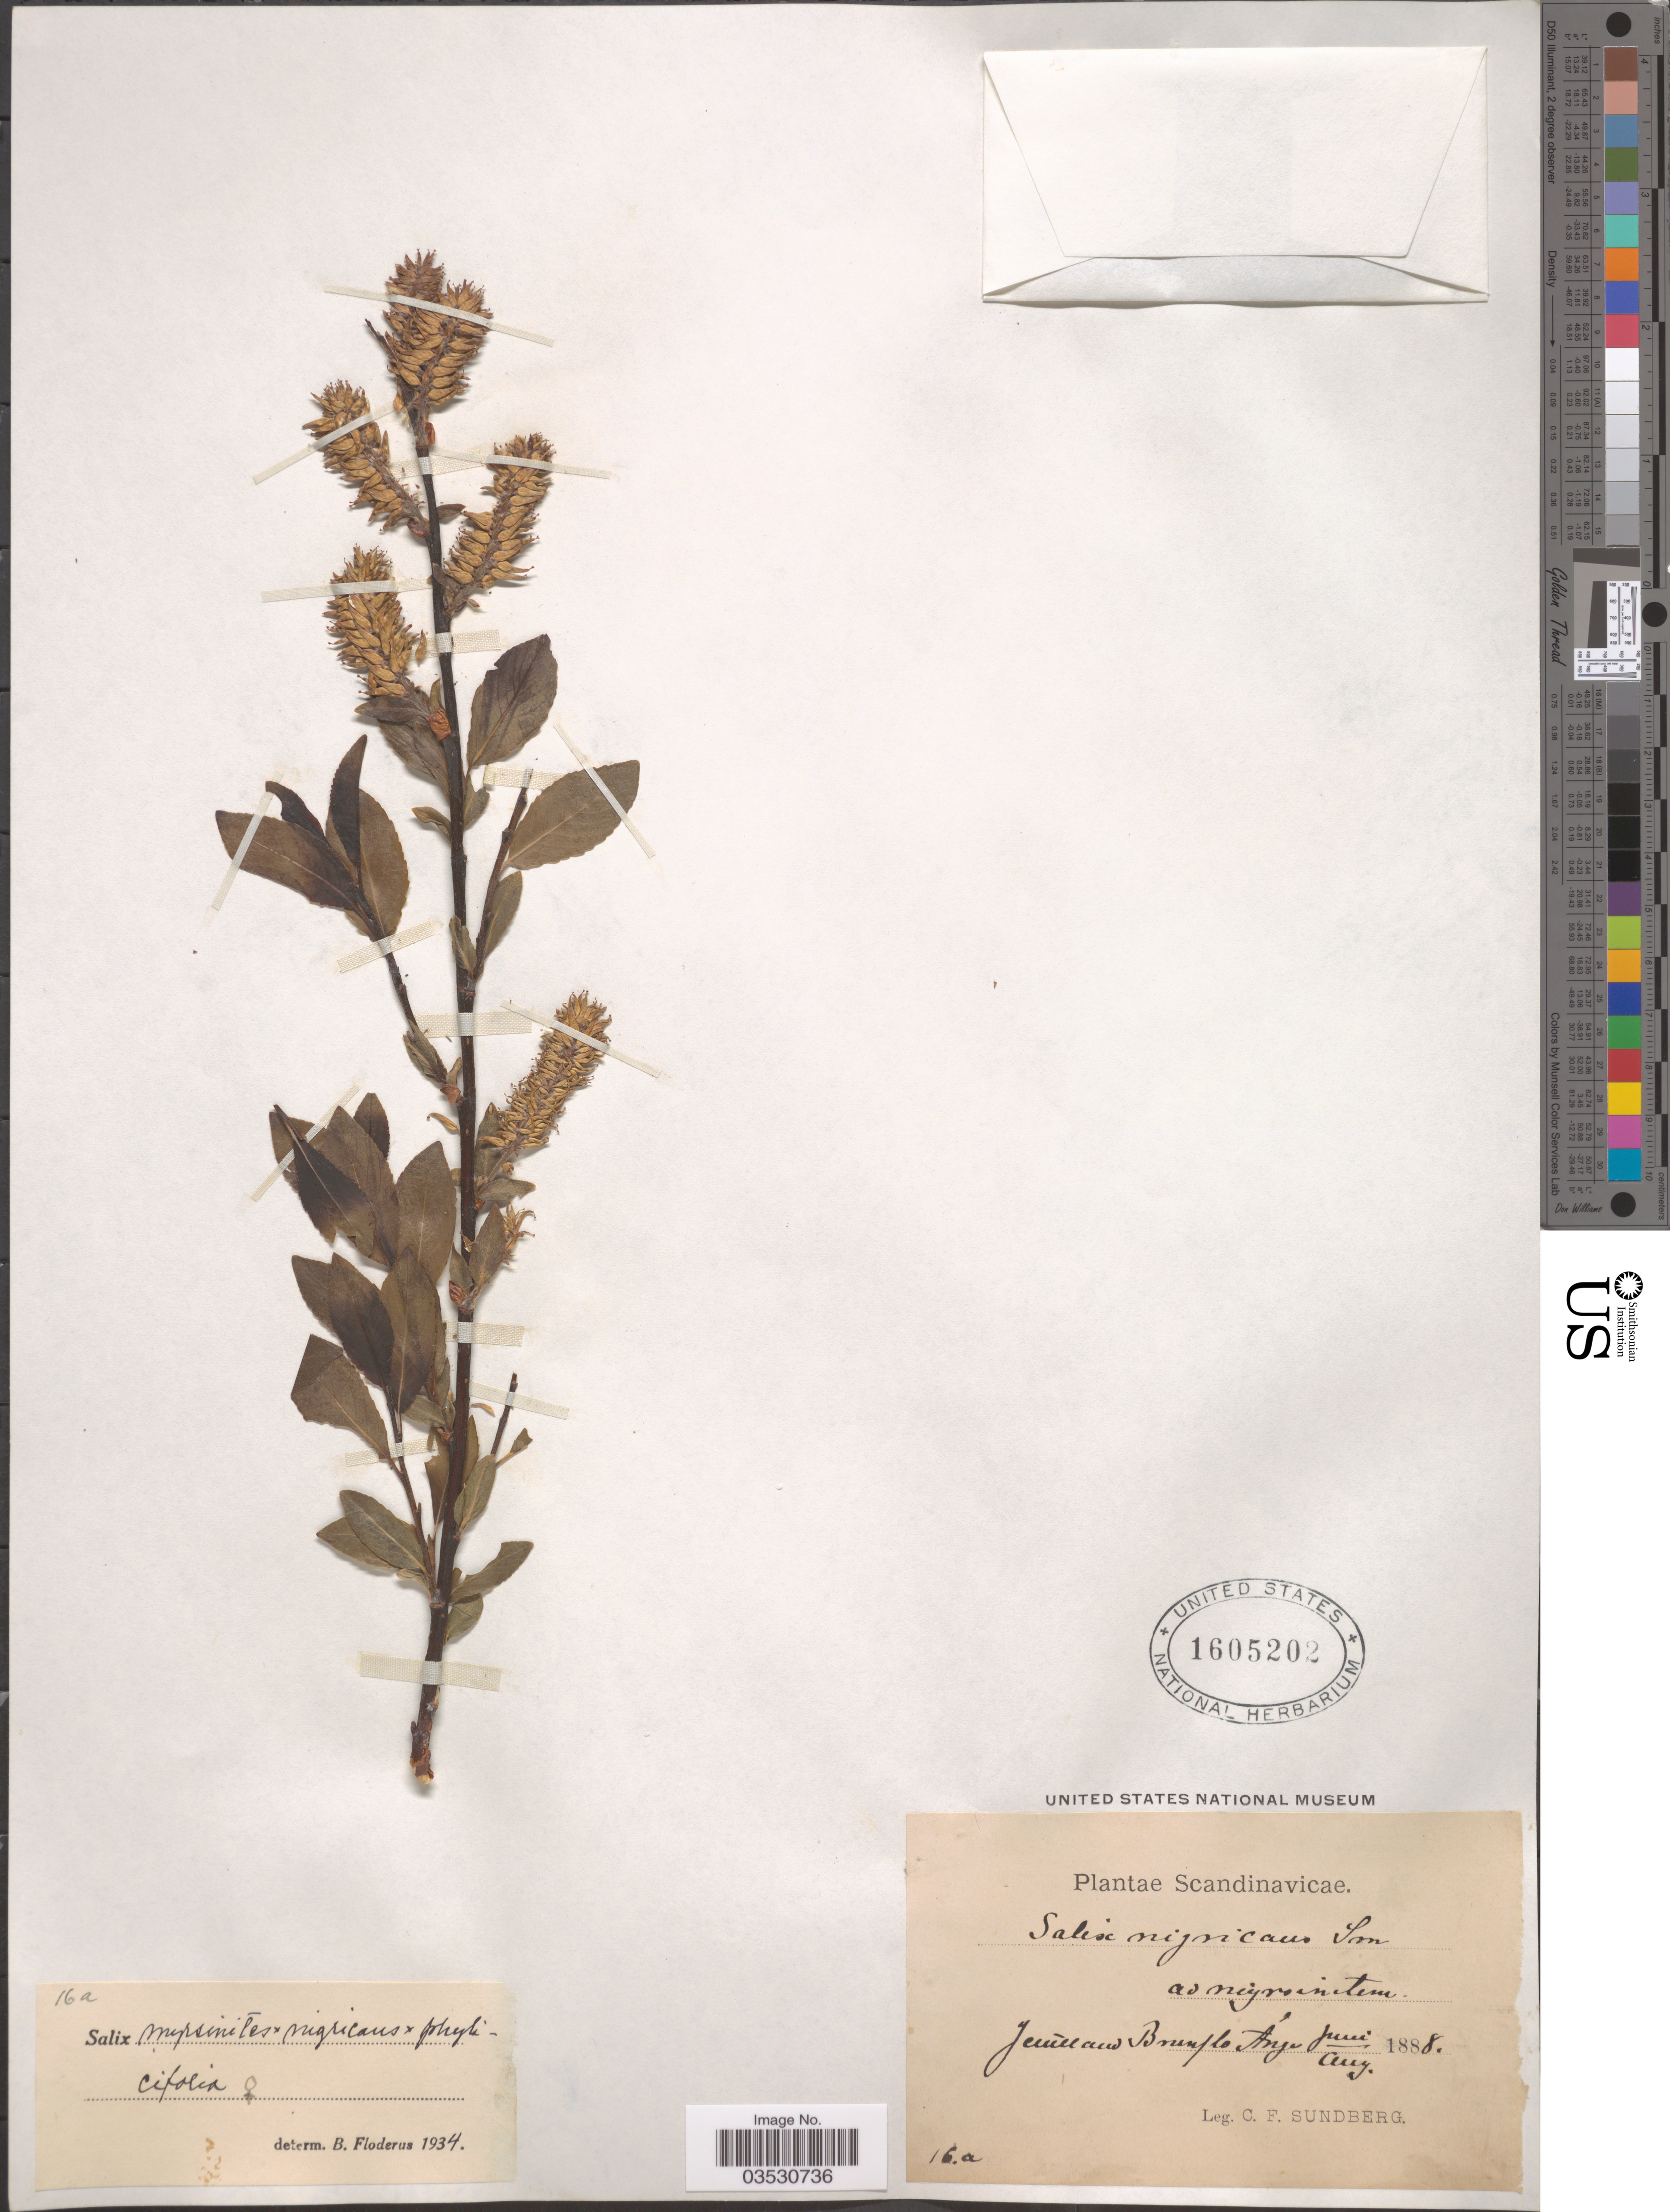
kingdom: Plantae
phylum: Tracheophyta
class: Magnoliopsida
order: Malpighiales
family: Salicaceae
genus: Salix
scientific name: Salix myrsinites x S. nigricans Sm. x S. phylicifolia L.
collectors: C. F. Sundberg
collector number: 16a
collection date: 1888-06/1888-08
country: Sweden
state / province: Jämtland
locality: Scandinavicae. Brunflo Ange.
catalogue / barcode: US 1605202